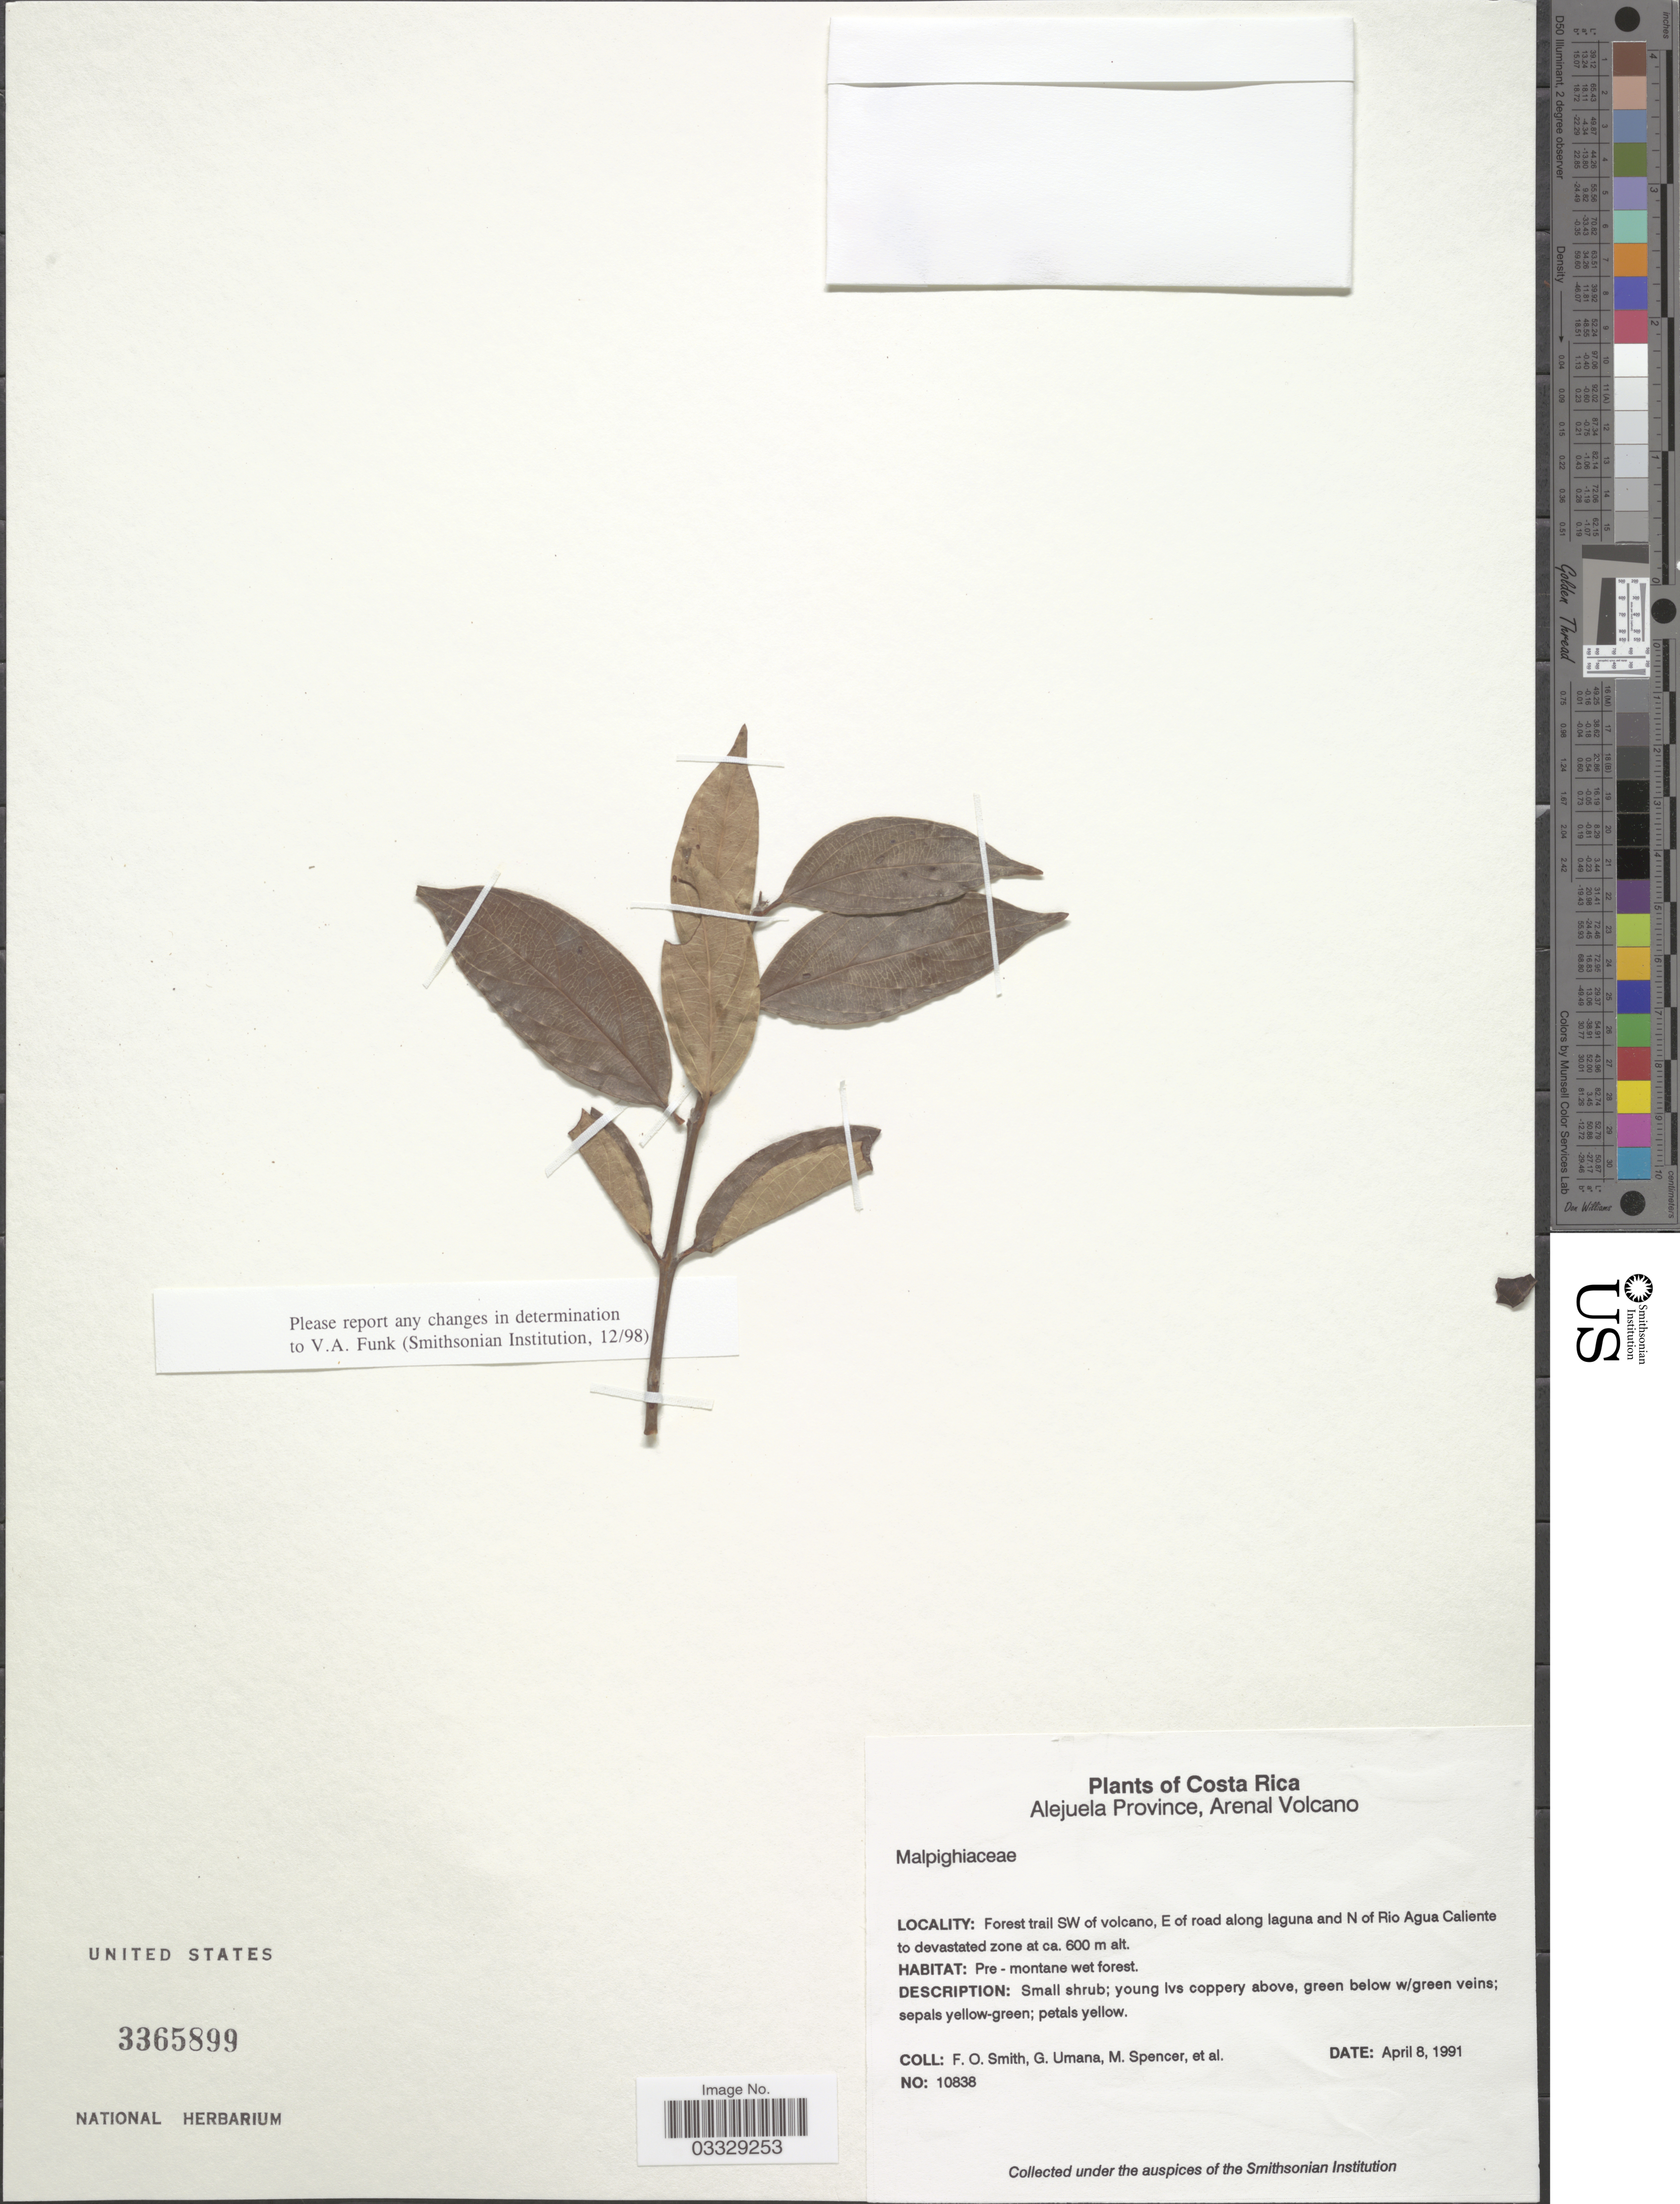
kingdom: Plantae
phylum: Tracheophyta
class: Magnoliopsida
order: Malpighiales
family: Malpighiaceae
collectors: F. Smith, G. Umana, M. Spencer & et al.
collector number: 10838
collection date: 1991-04-08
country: Costa Rica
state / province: Alajuela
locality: Alejuela Province, Arenal Volcano. Forest trail SW of volcano, E of road along laguna and N of Rio Agua Caliente to devastaded zone.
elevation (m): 600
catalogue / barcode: US 3365899